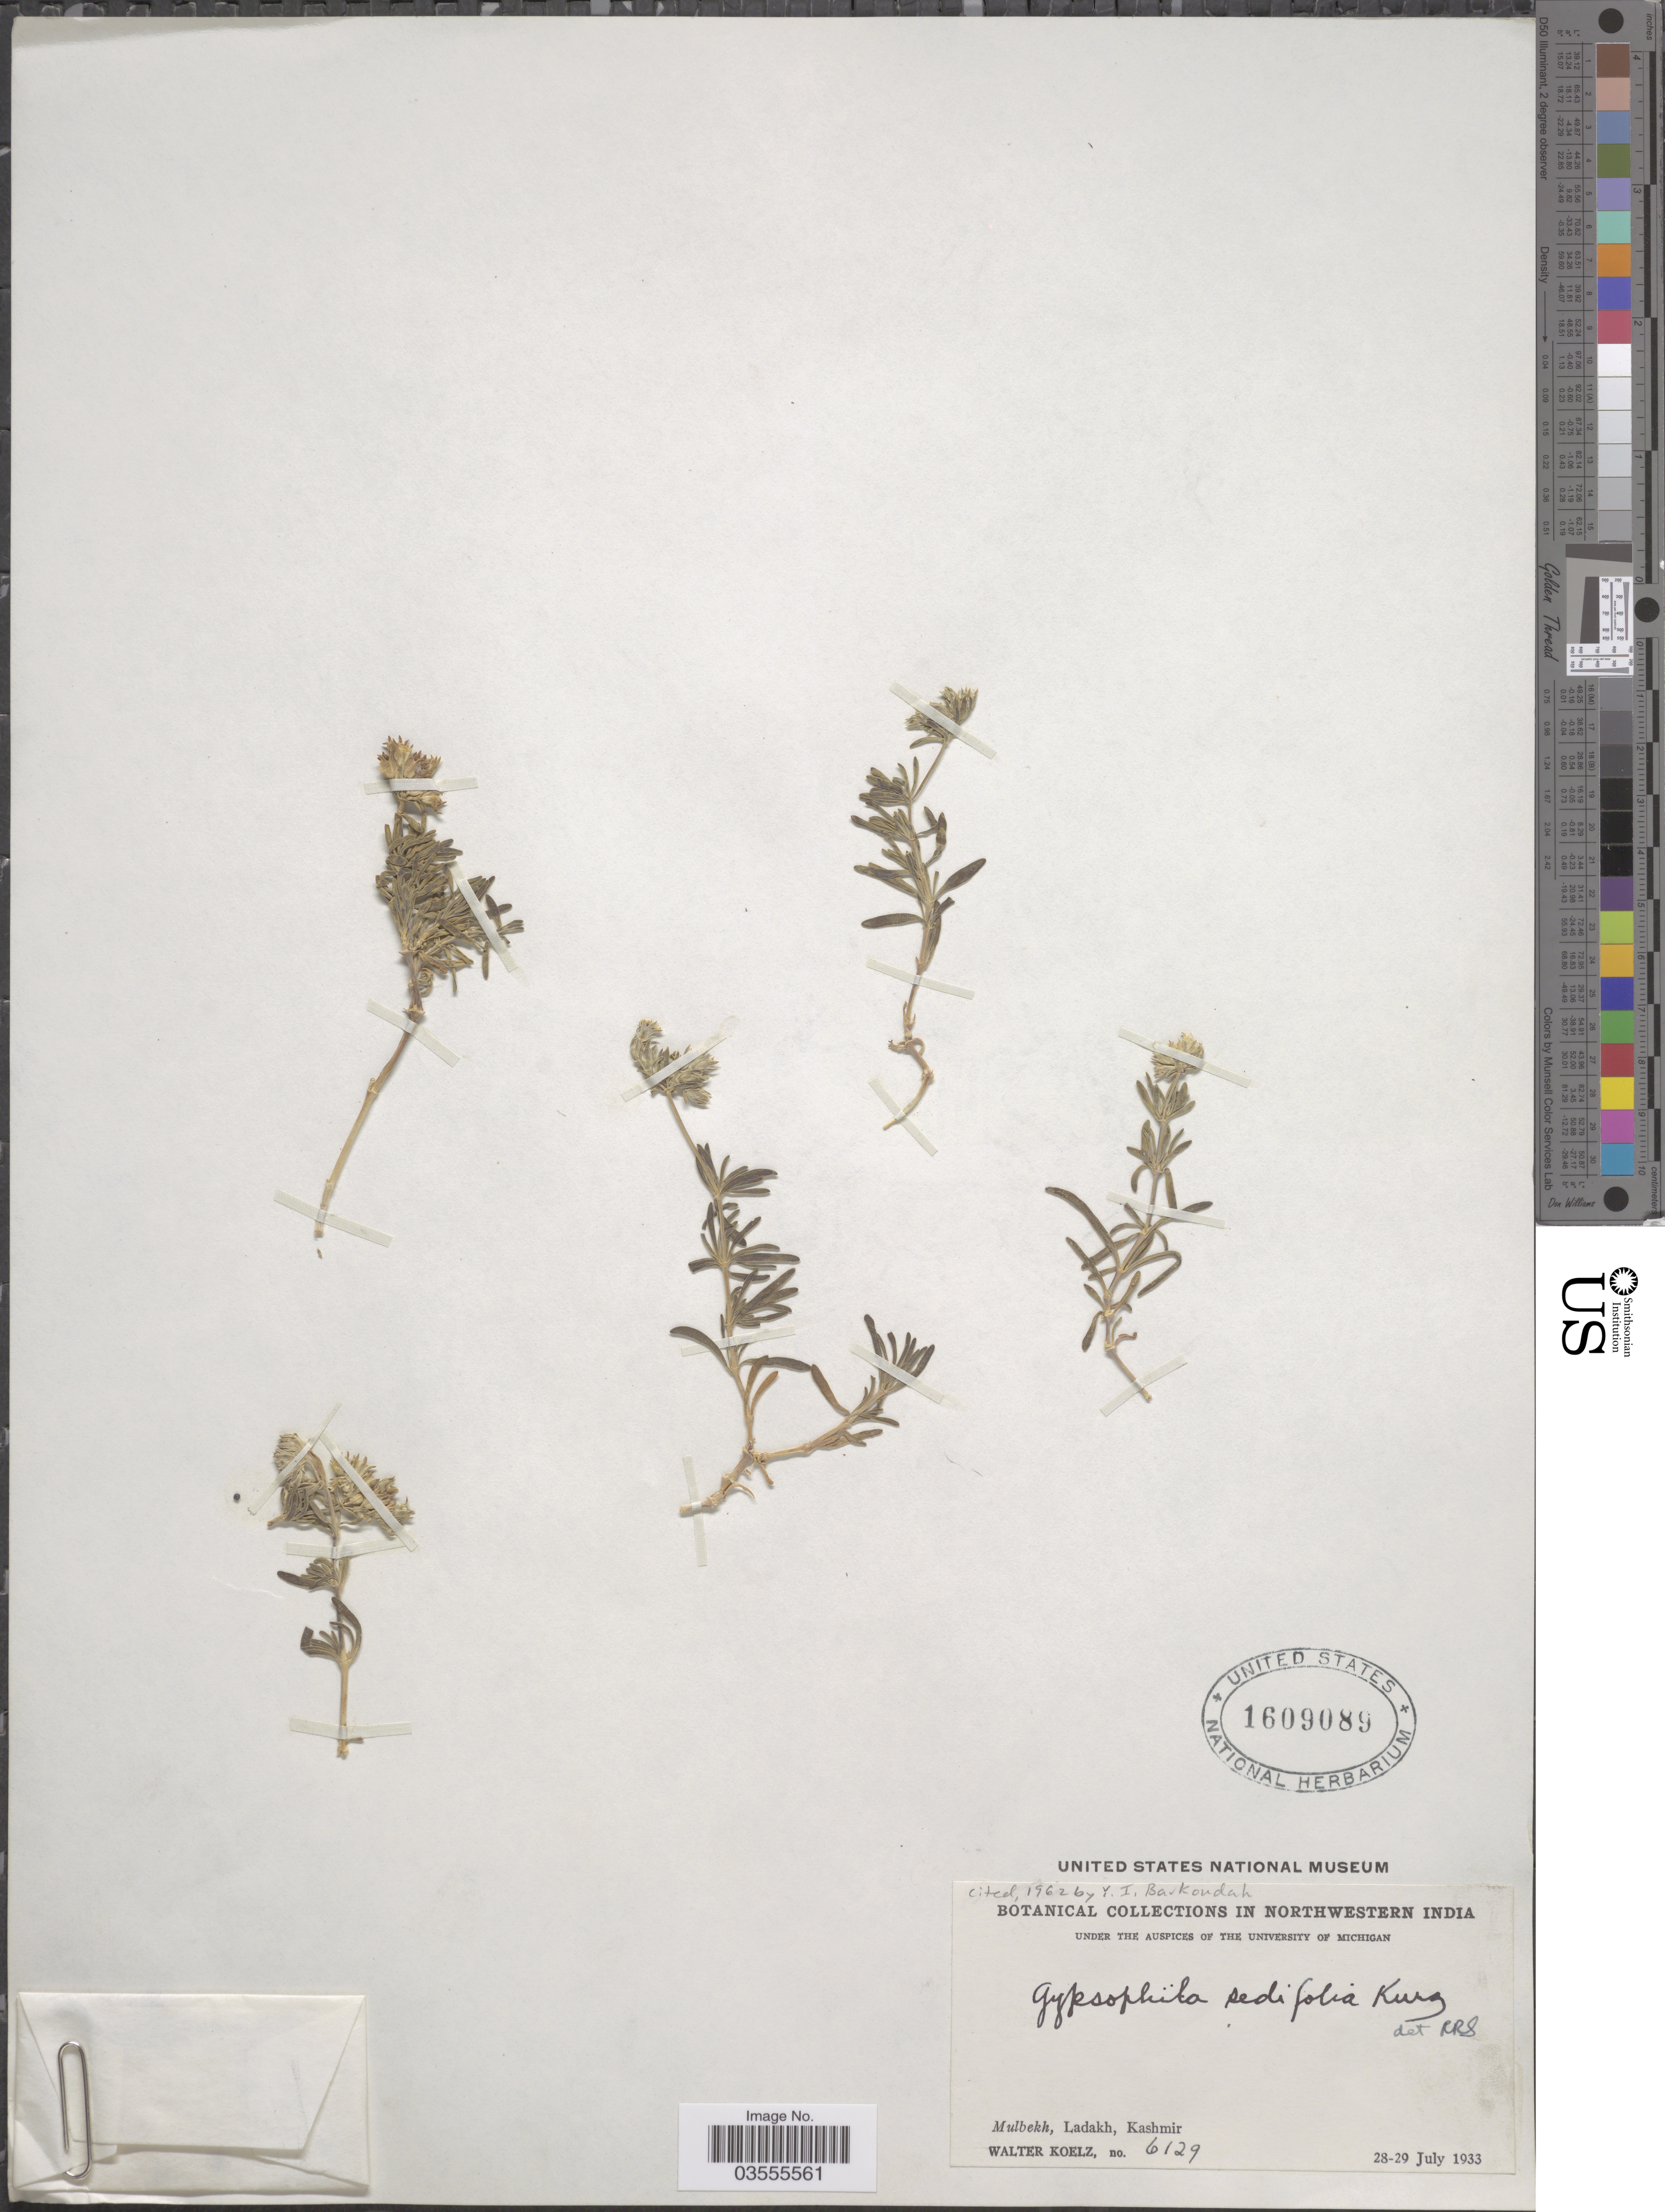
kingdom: Plantae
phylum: Tracheophyta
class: Magnoliopsida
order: Caryophyllales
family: Caryophyllaceae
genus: Gypsophila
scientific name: Gypsophila sedifolia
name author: Kurz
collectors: W. N. Koelz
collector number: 6129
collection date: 1933-07-28/1933-07-29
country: India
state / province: Jammu and Kashmir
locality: Northwestern India. Mulbekh, Ladakh, Kashmir.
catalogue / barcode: US 1609089